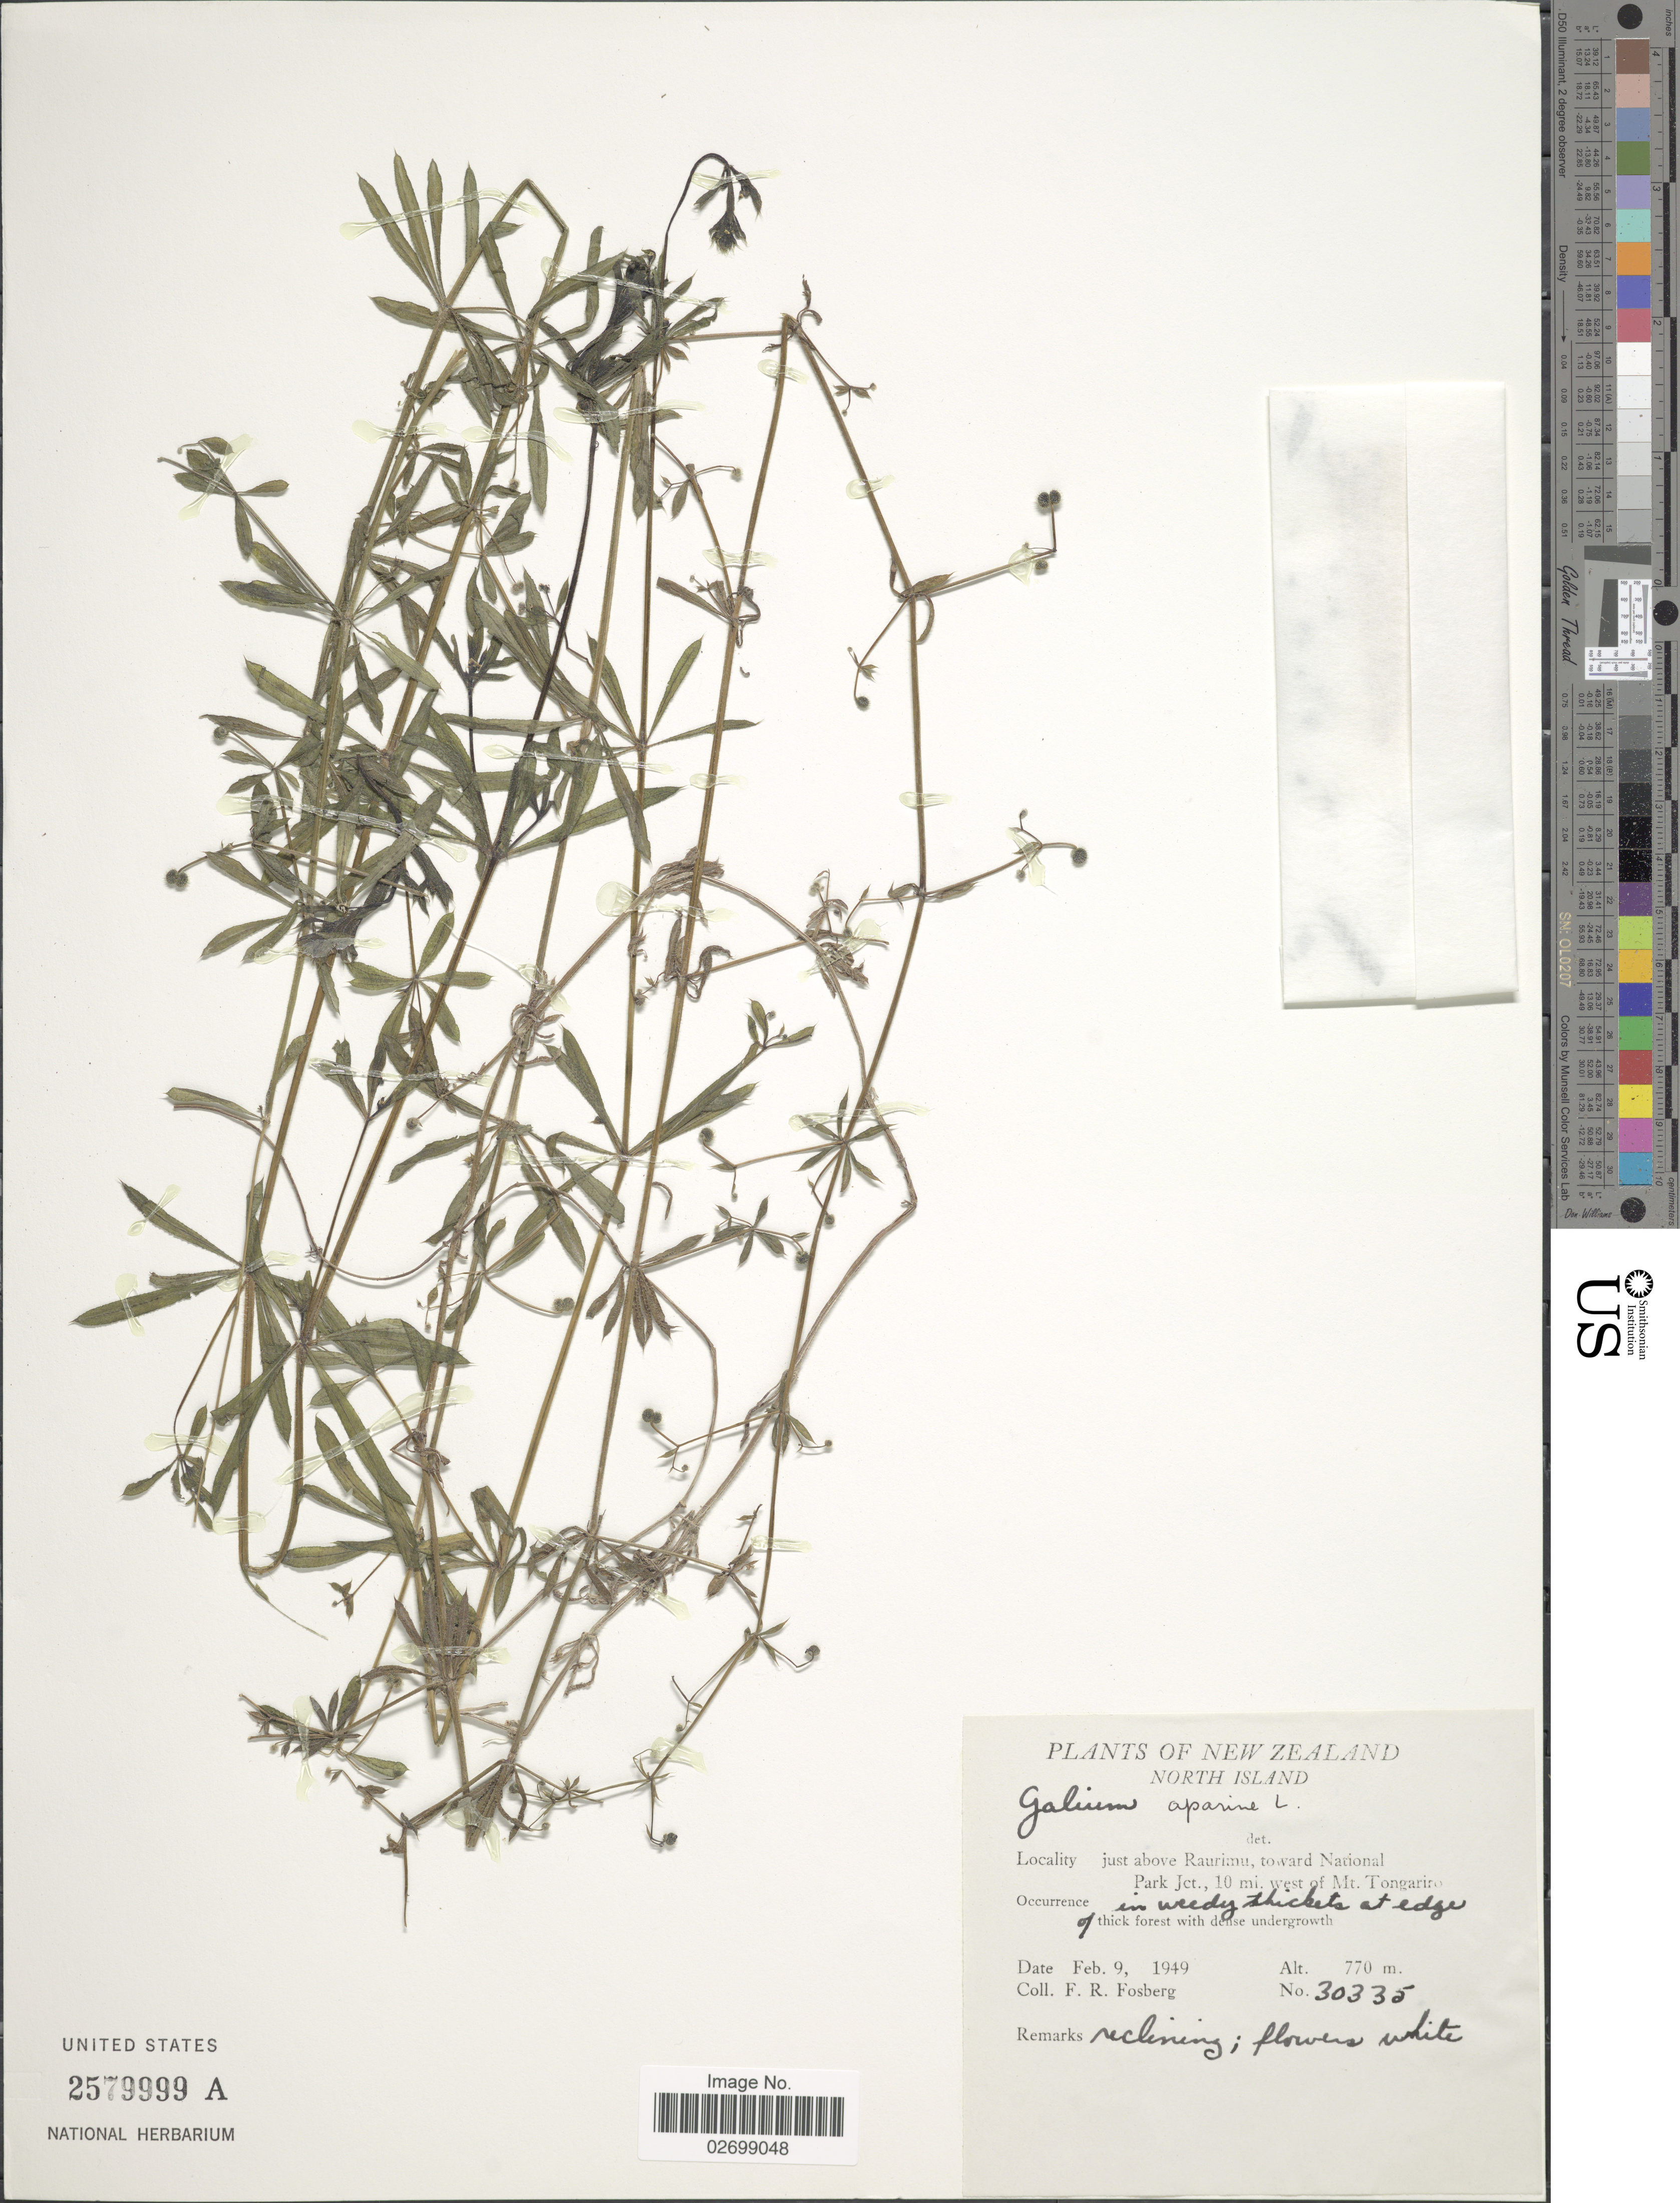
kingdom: Plantae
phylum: Tracheophyta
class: Magnoliopsida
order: Gentianales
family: Rubiaceae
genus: Galium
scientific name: Galium aparine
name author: L.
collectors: F. R. Fosberg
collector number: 30335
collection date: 1949-02-09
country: New Zealand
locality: North Island, just above Raurimu, toward National Park Jct., 10 mi. west of Mt. Tongariro, in weedy thickets at edge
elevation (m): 770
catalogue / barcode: US 2579999A